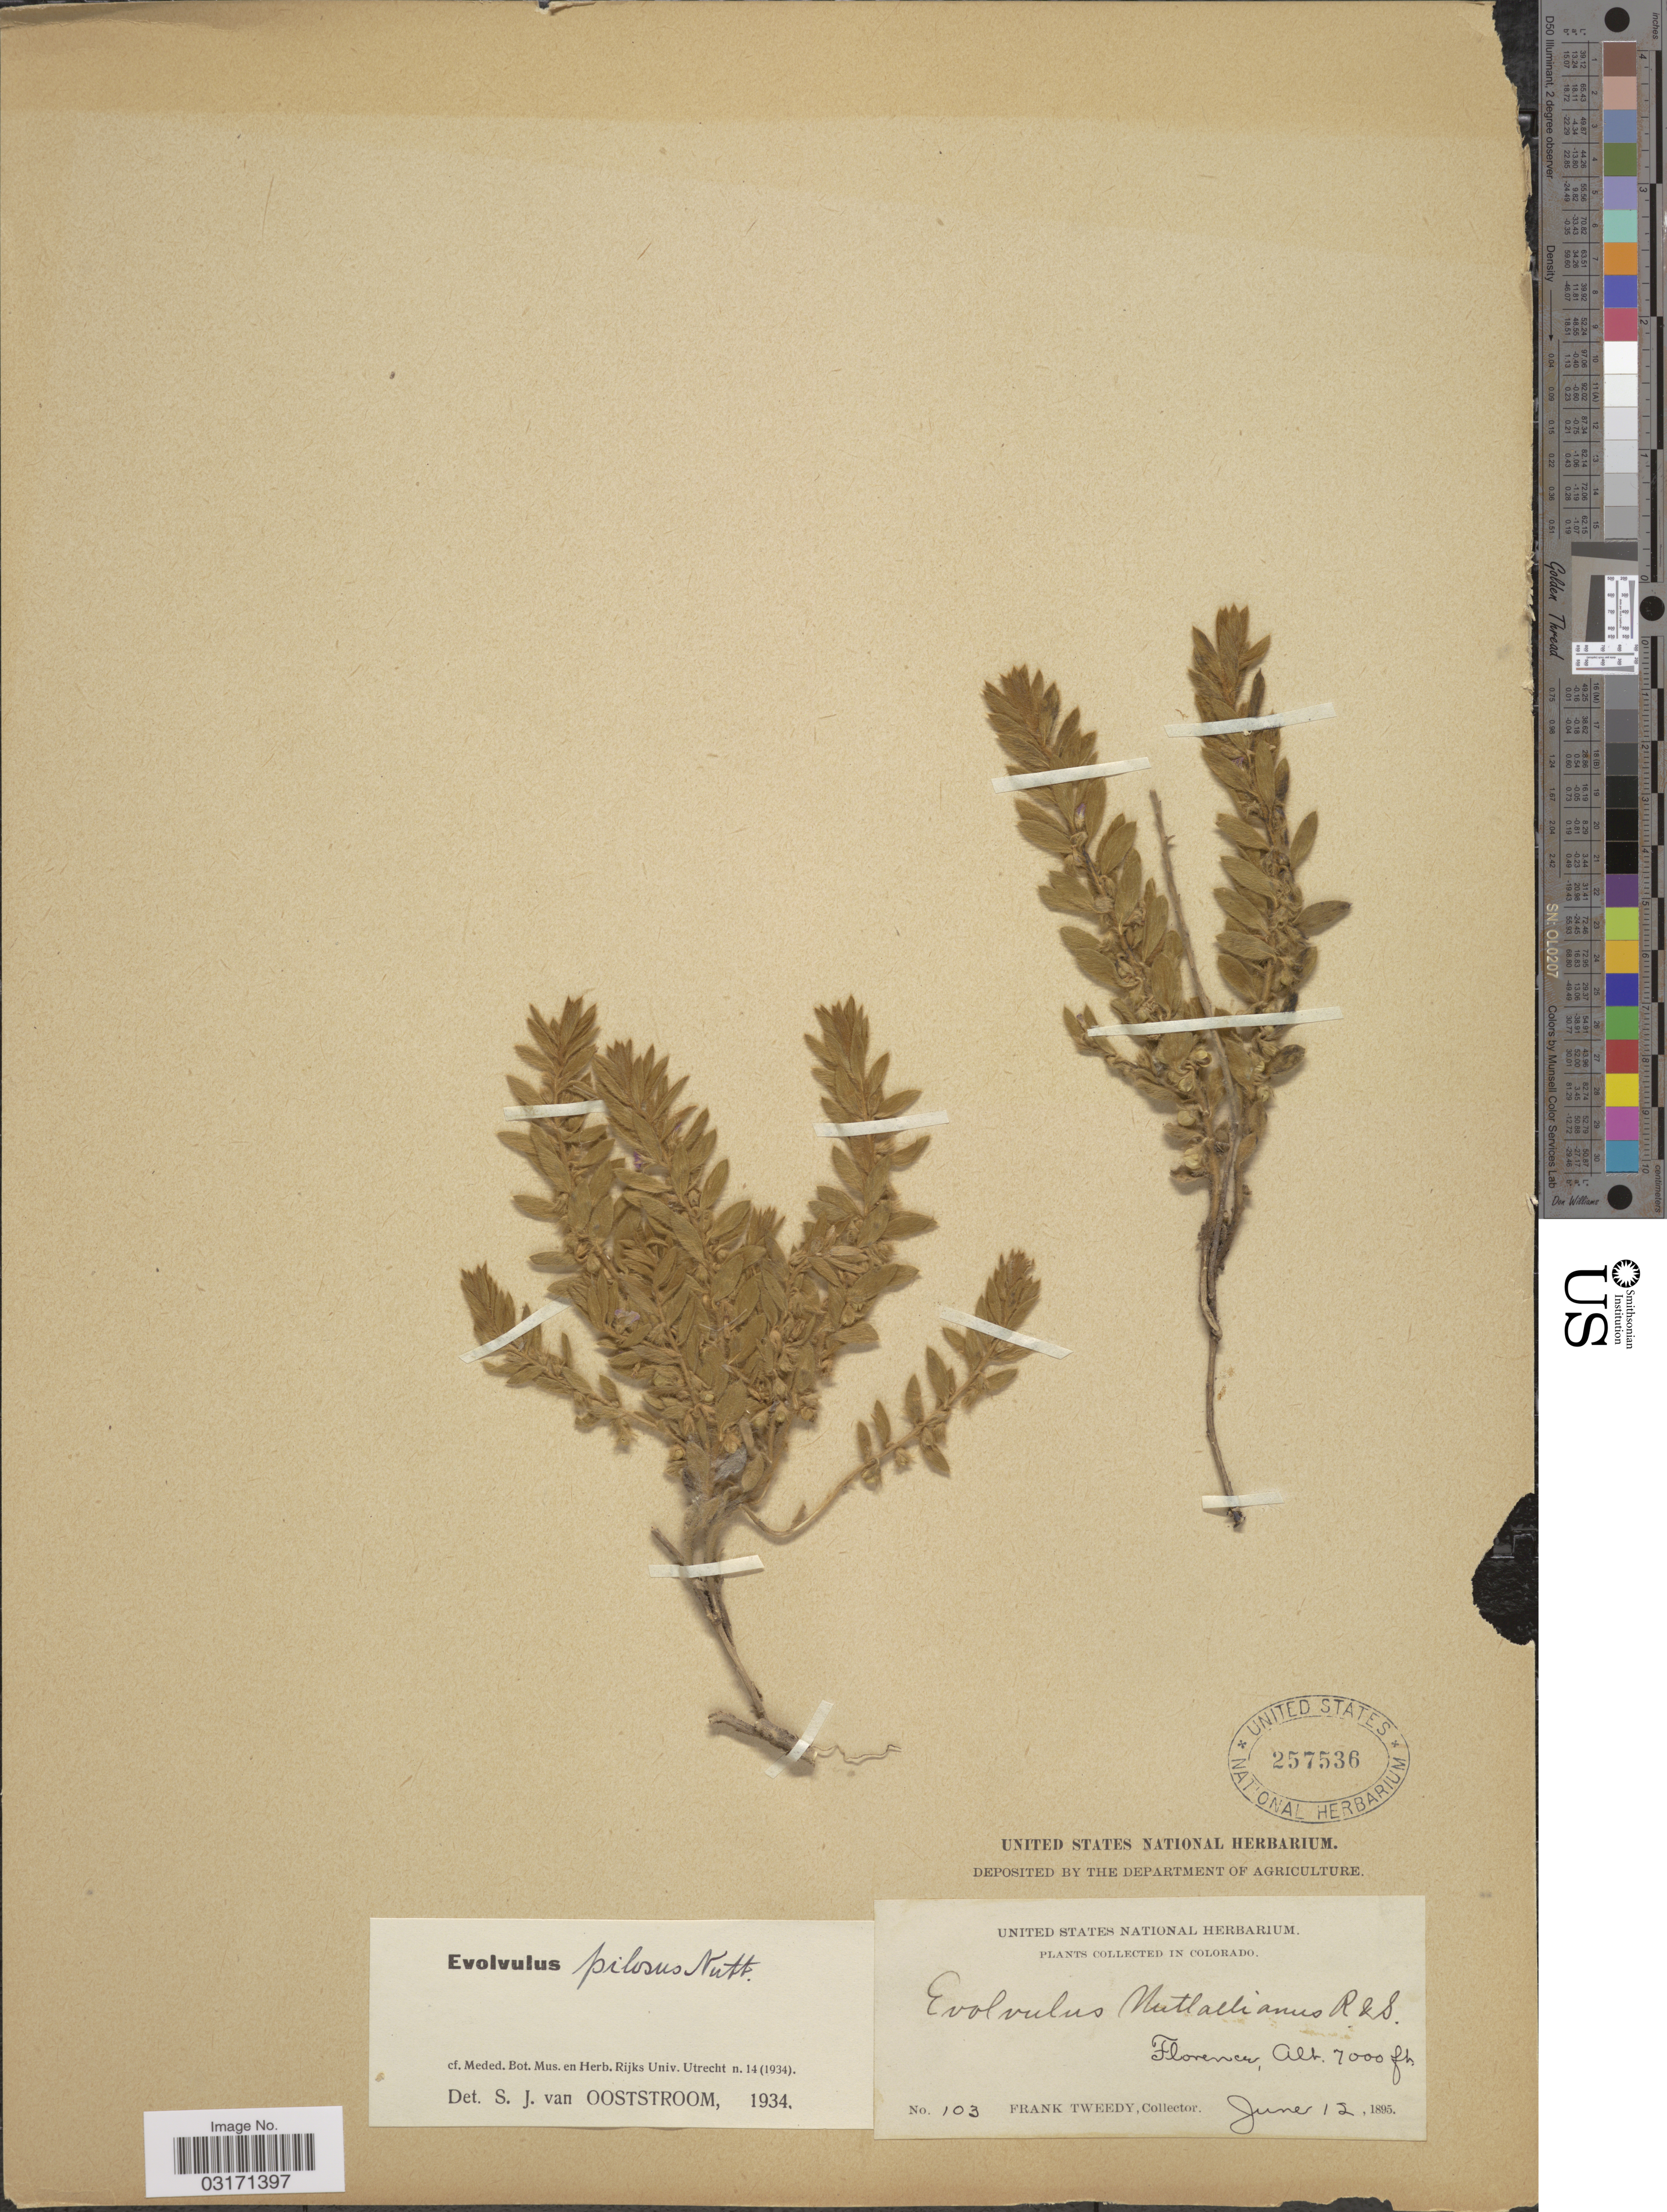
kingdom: Plantae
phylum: Tracheophyta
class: Magnoliopsida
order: Solanales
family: Convolvulaceae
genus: Evolvulus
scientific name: Evolvulus pilosus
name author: Roxb.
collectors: F. Tweedy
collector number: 103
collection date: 1895-06-12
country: United States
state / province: Colorado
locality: Florence.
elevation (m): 2134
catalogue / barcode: US 257536